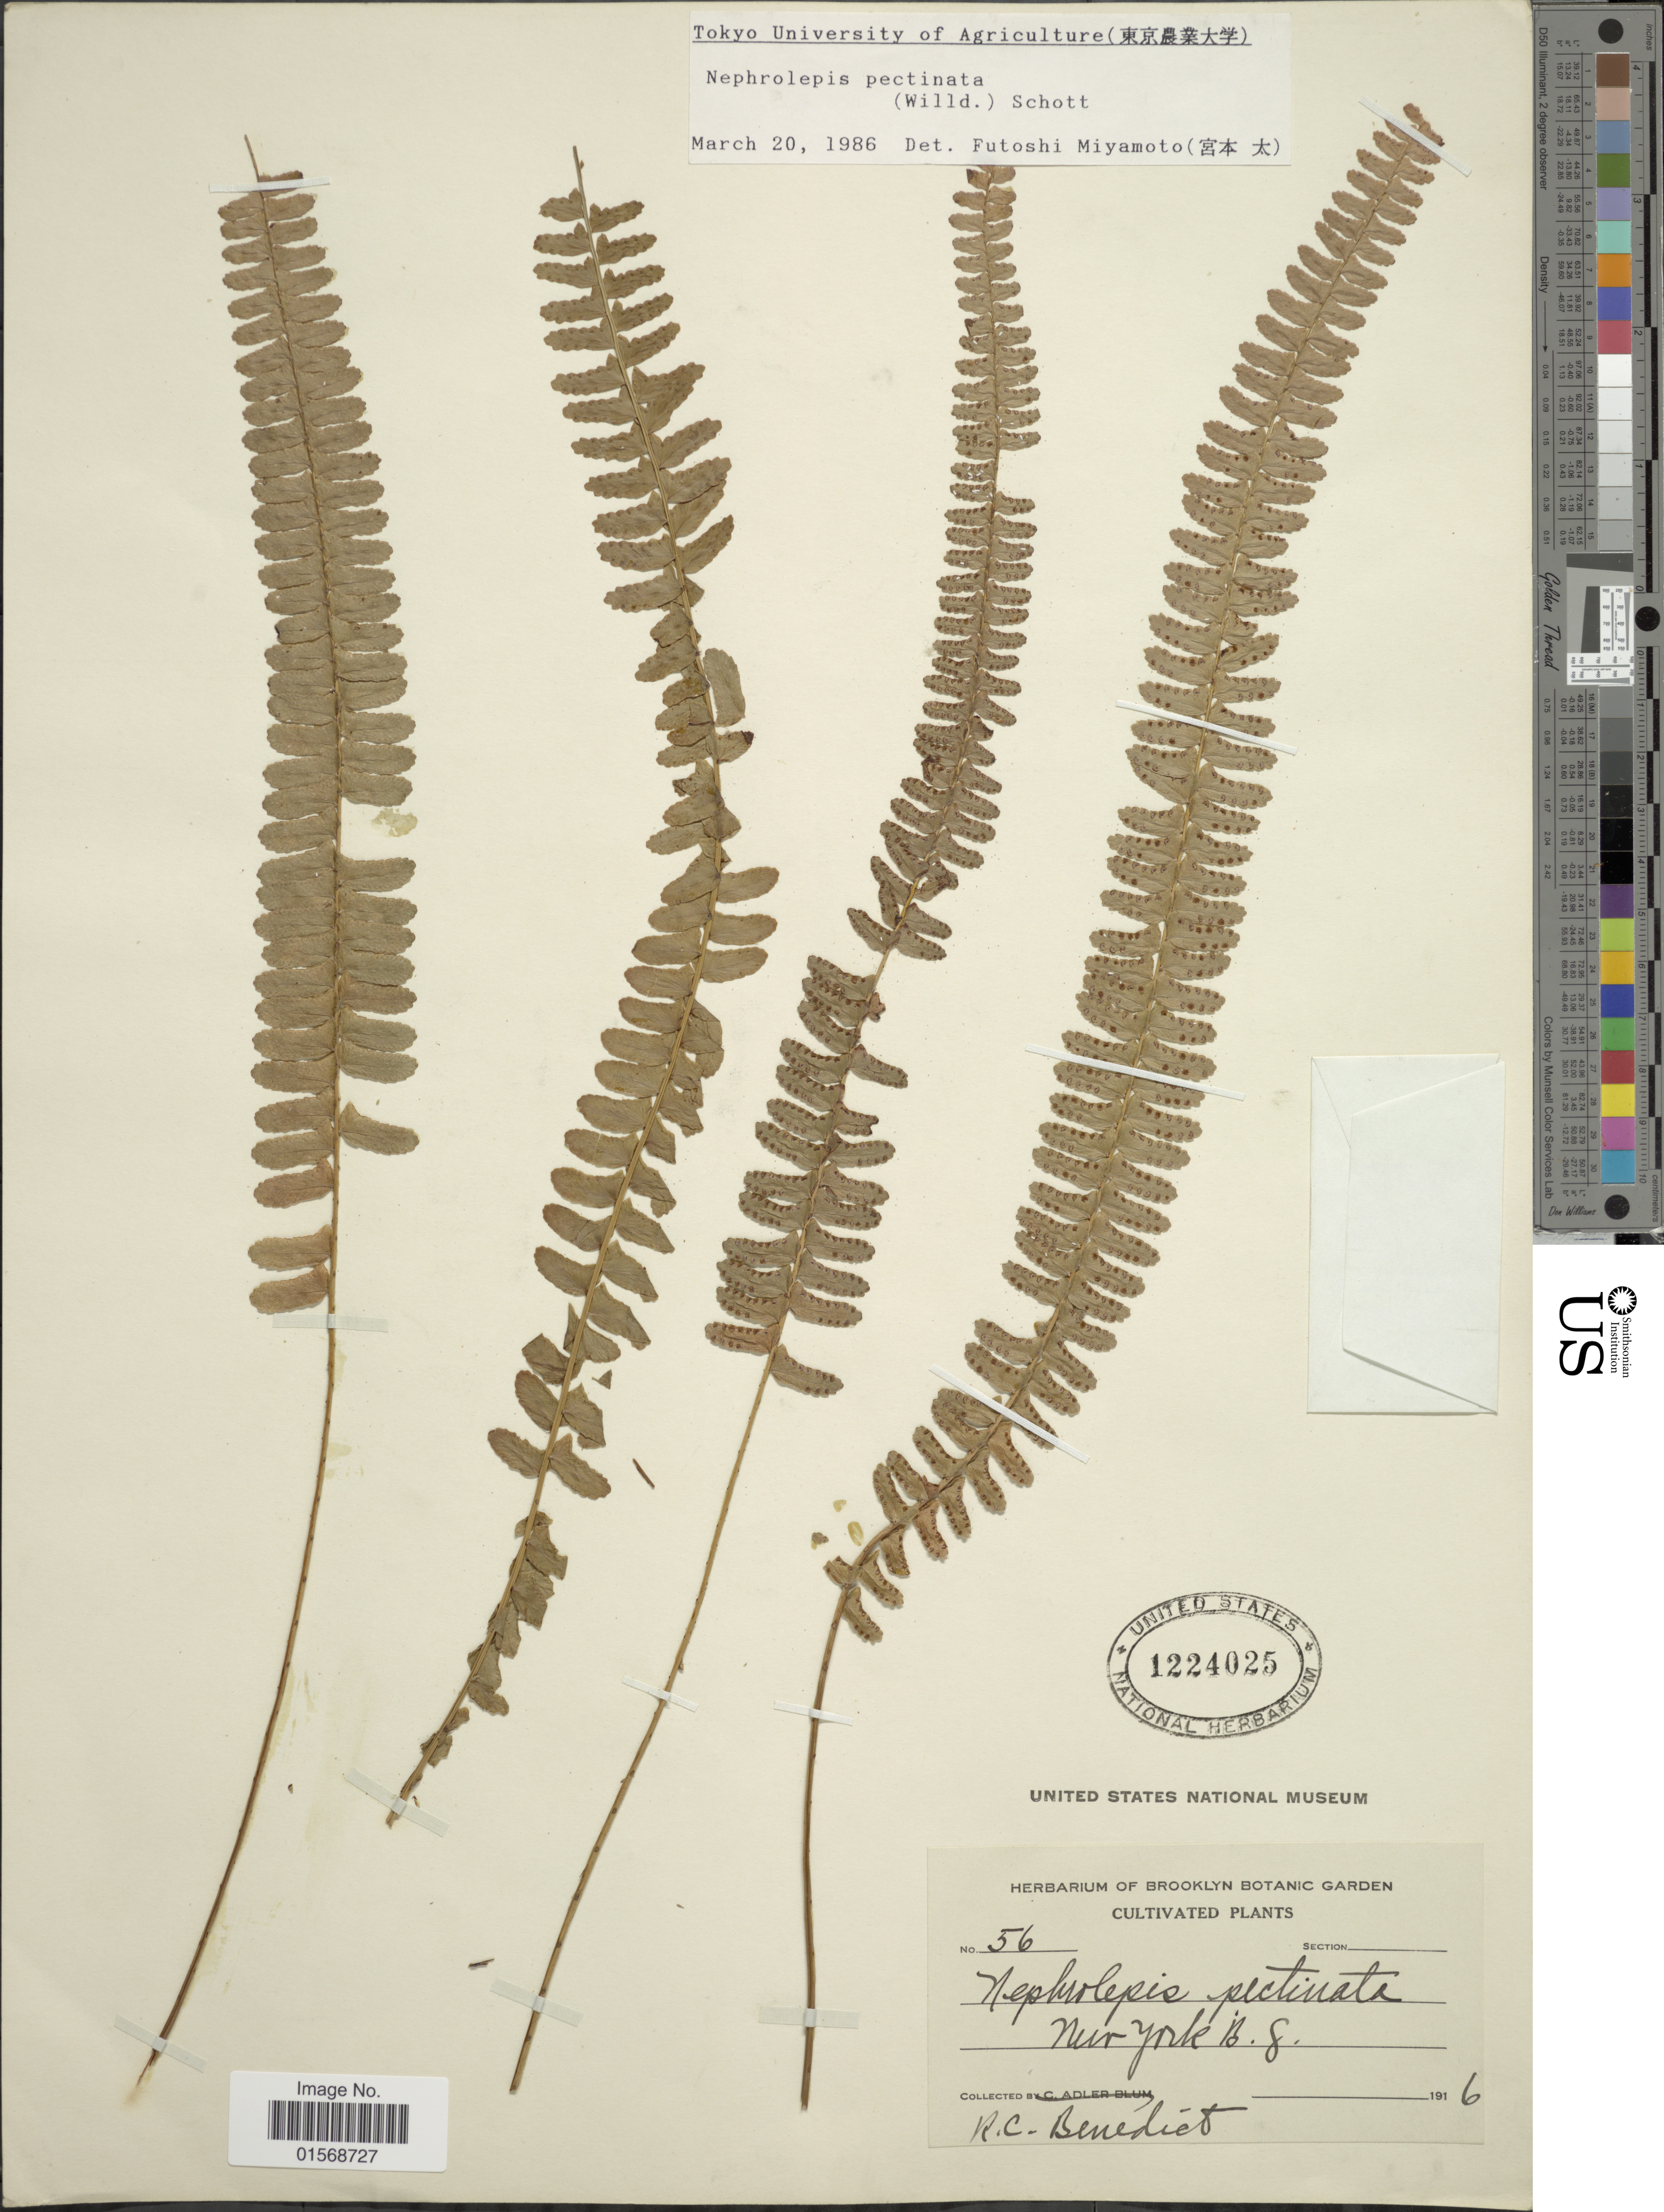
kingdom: Plantae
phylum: Tracheophyta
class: Polypodiopsida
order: Polypodiales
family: Nephrolepidaceae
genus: Nephrolepis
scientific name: Nephrolepis pectinata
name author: (Willd.) Schott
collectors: R. C. Benedict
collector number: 56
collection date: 1916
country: United States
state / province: New York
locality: New York B. G,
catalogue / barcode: US 1224025